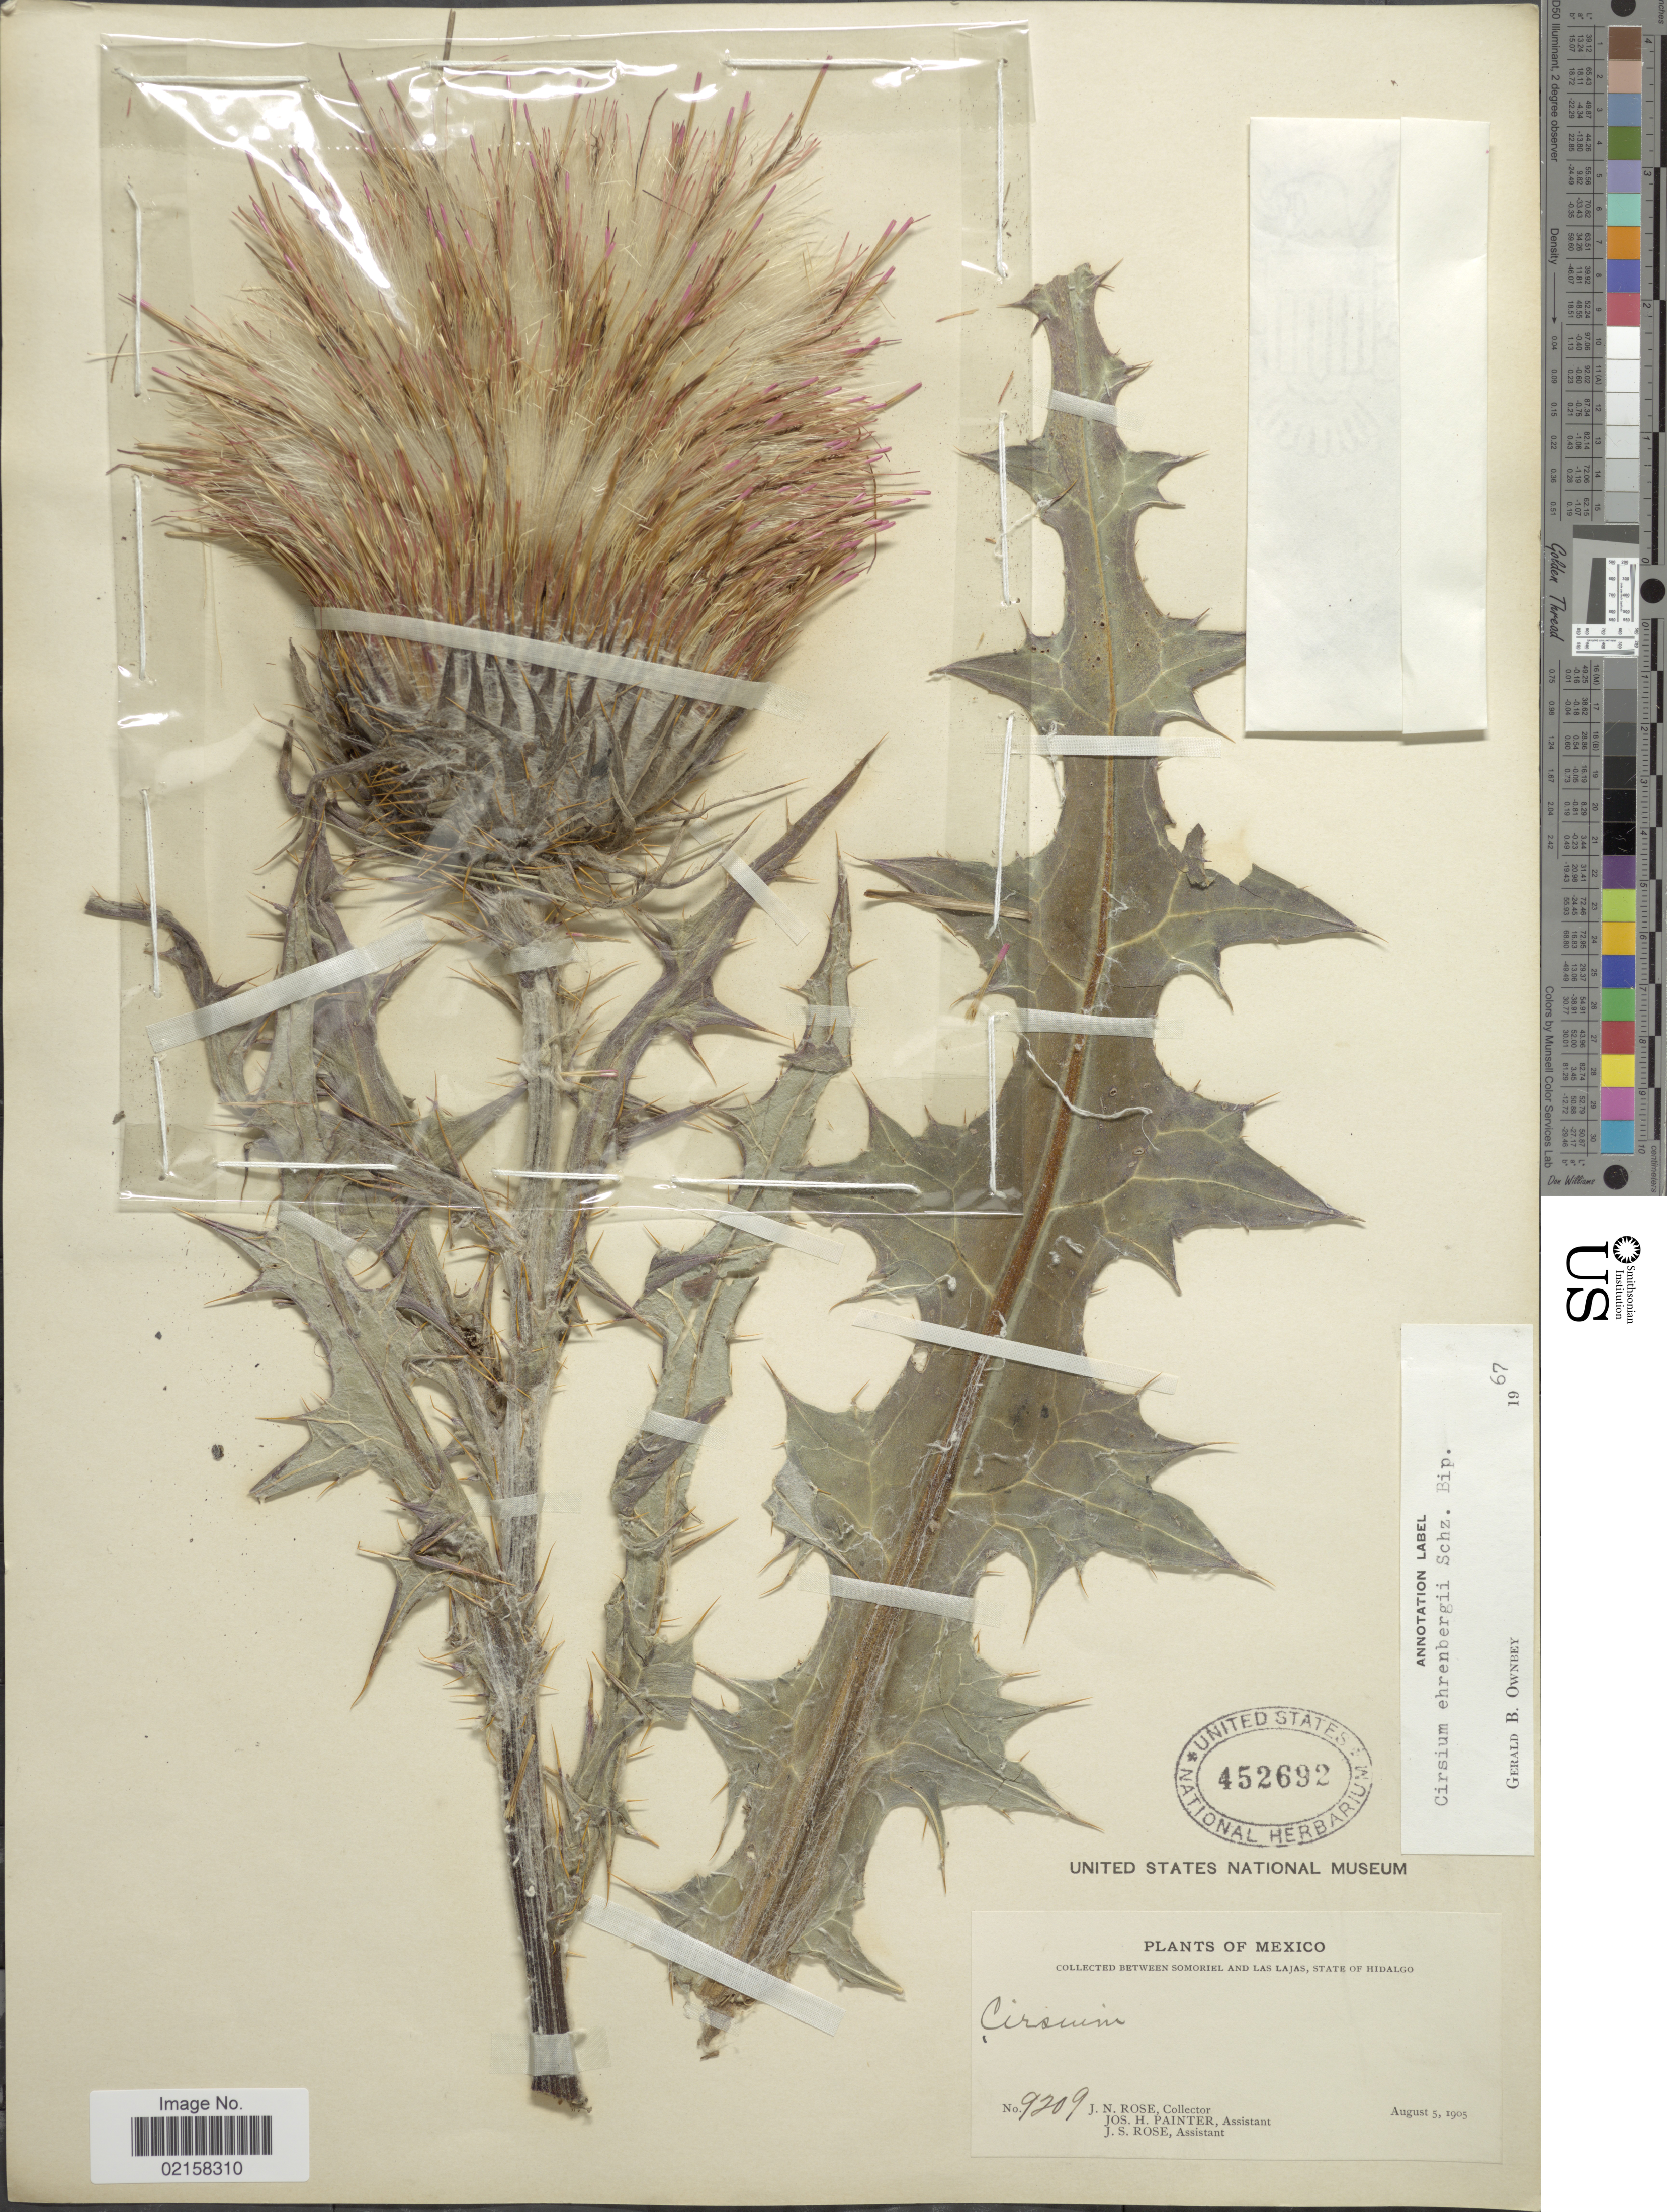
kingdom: Plantae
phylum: Tracheophyta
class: Magnoliopsida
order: Asterales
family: Asteraceae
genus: Cirsium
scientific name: Cirsium ehrenbergii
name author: Sch. Bip.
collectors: J. N. Rose, J. H. Painter & J. S. Rose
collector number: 9209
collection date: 1905-08-05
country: Mexico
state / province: Hidalgo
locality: Between Somoriel and Las Lajas.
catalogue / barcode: US 452692